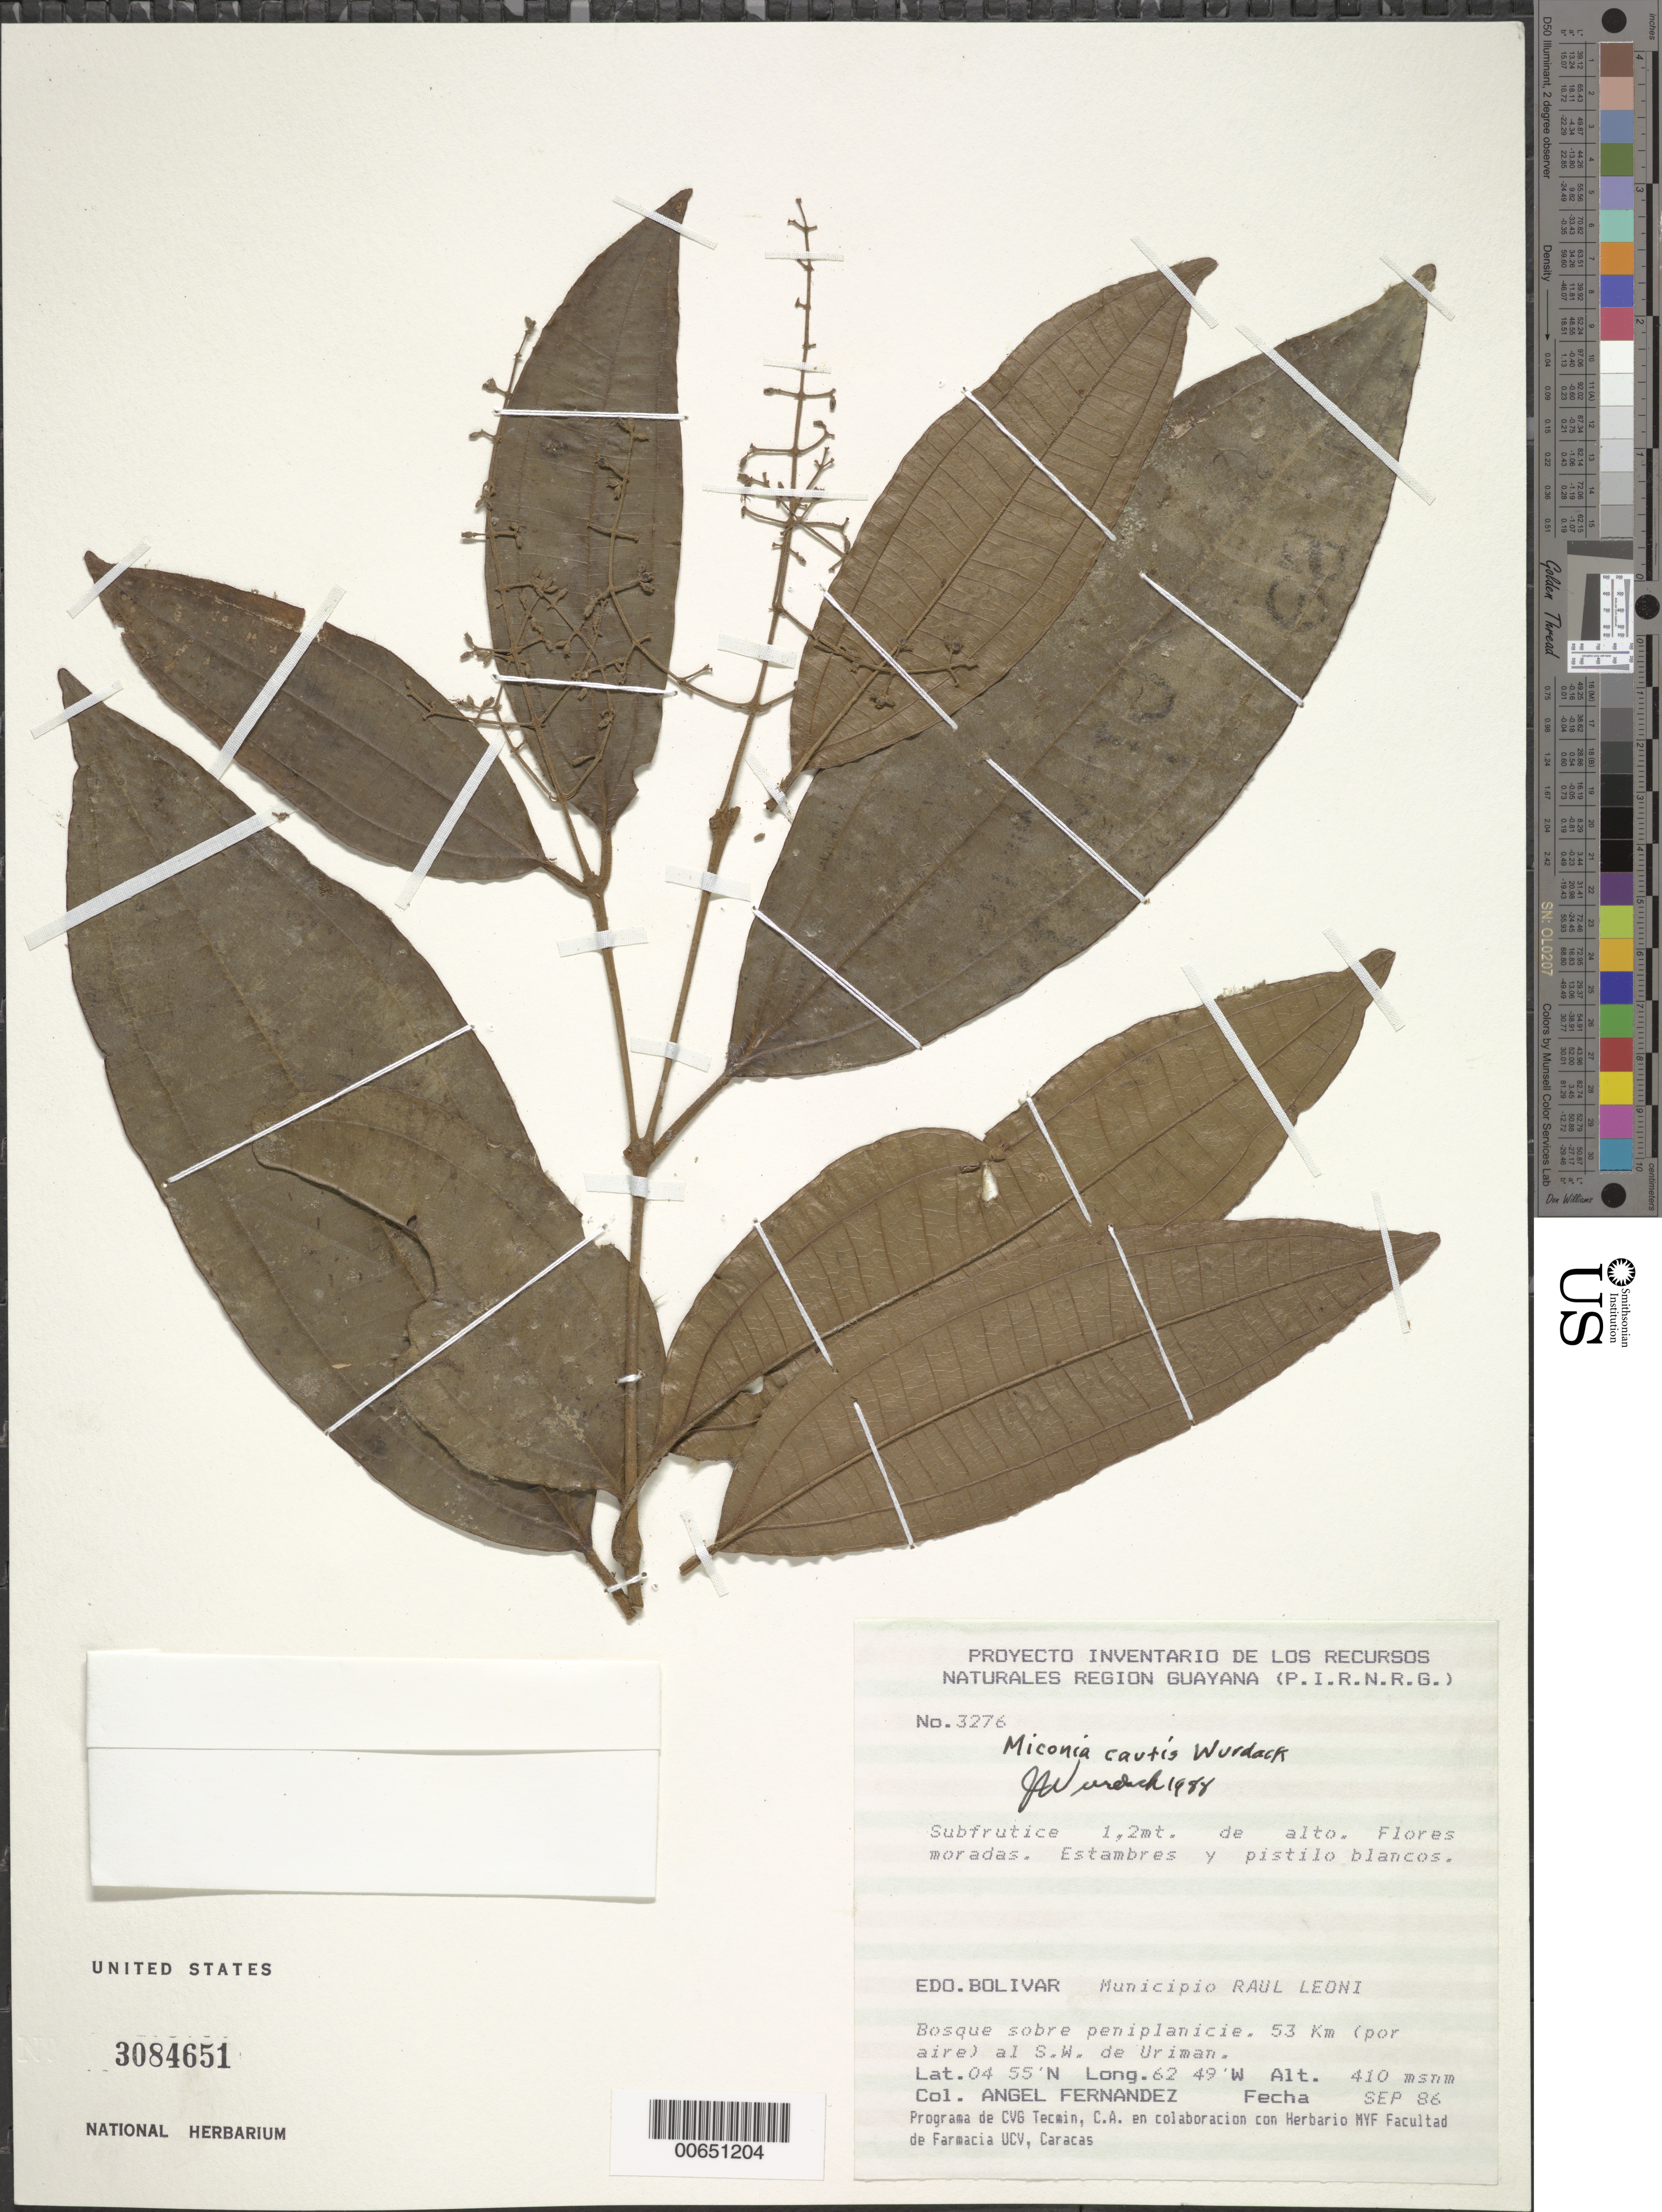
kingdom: Plantae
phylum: Tracheophyta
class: Magnoliopsida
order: Myrtales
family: Melastomataceae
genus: Miconia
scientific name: Miconia cautis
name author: Wurdack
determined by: Wurdack, John J., (US), US (UNITED STATES)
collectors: A. Fernández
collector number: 3276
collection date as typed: Sep-86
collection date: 1986-09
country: Venezuela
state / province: Bolívar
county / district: Angostura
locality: Mun. Raúl Leoni [=Angostura], 53 km by air to SW of Uriman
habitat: Bosque sobre peniplanicie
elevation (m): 410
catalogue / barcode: US 3084651